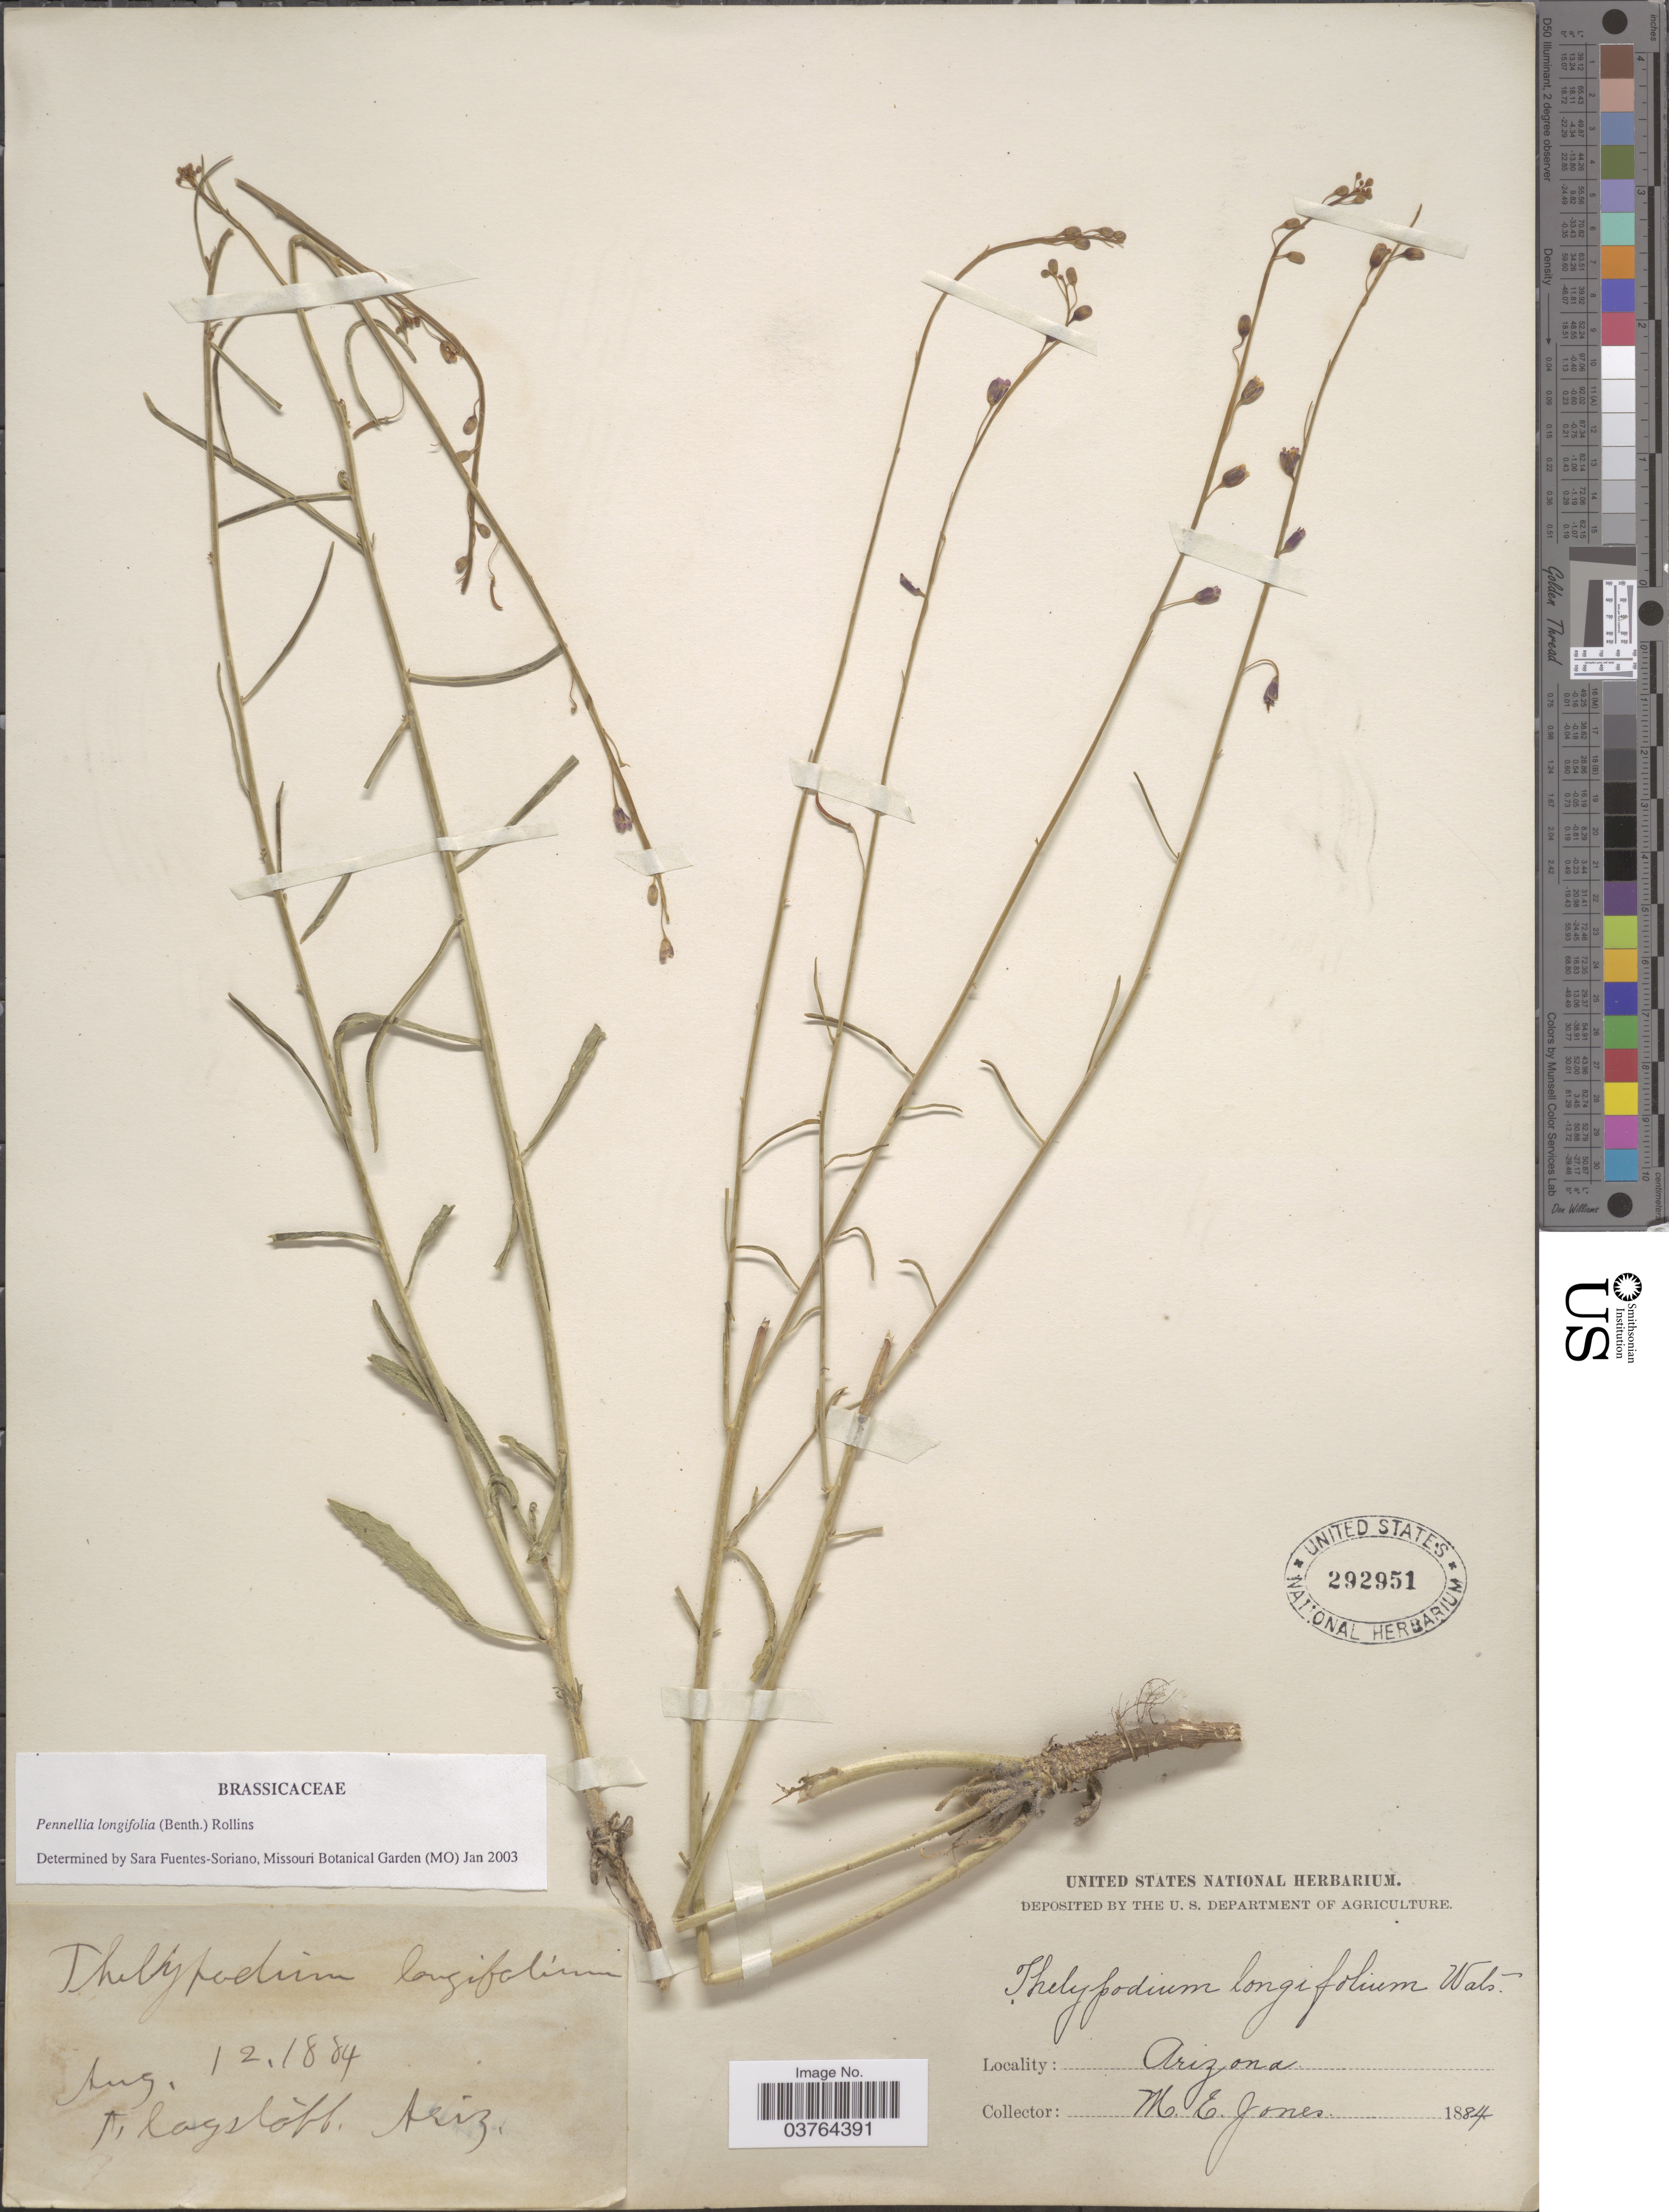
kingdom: Plantae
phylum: Tracheophyta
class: Magnoliopsida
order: Brassicales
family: Brassicaceae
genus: Pennellia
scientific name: Pennellia longifolia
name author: (Benth.) Rollins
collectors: M. E. Jones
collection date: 1884-08-12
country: United States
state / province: Arizona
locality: Flagstaff.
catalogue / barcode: US 292951